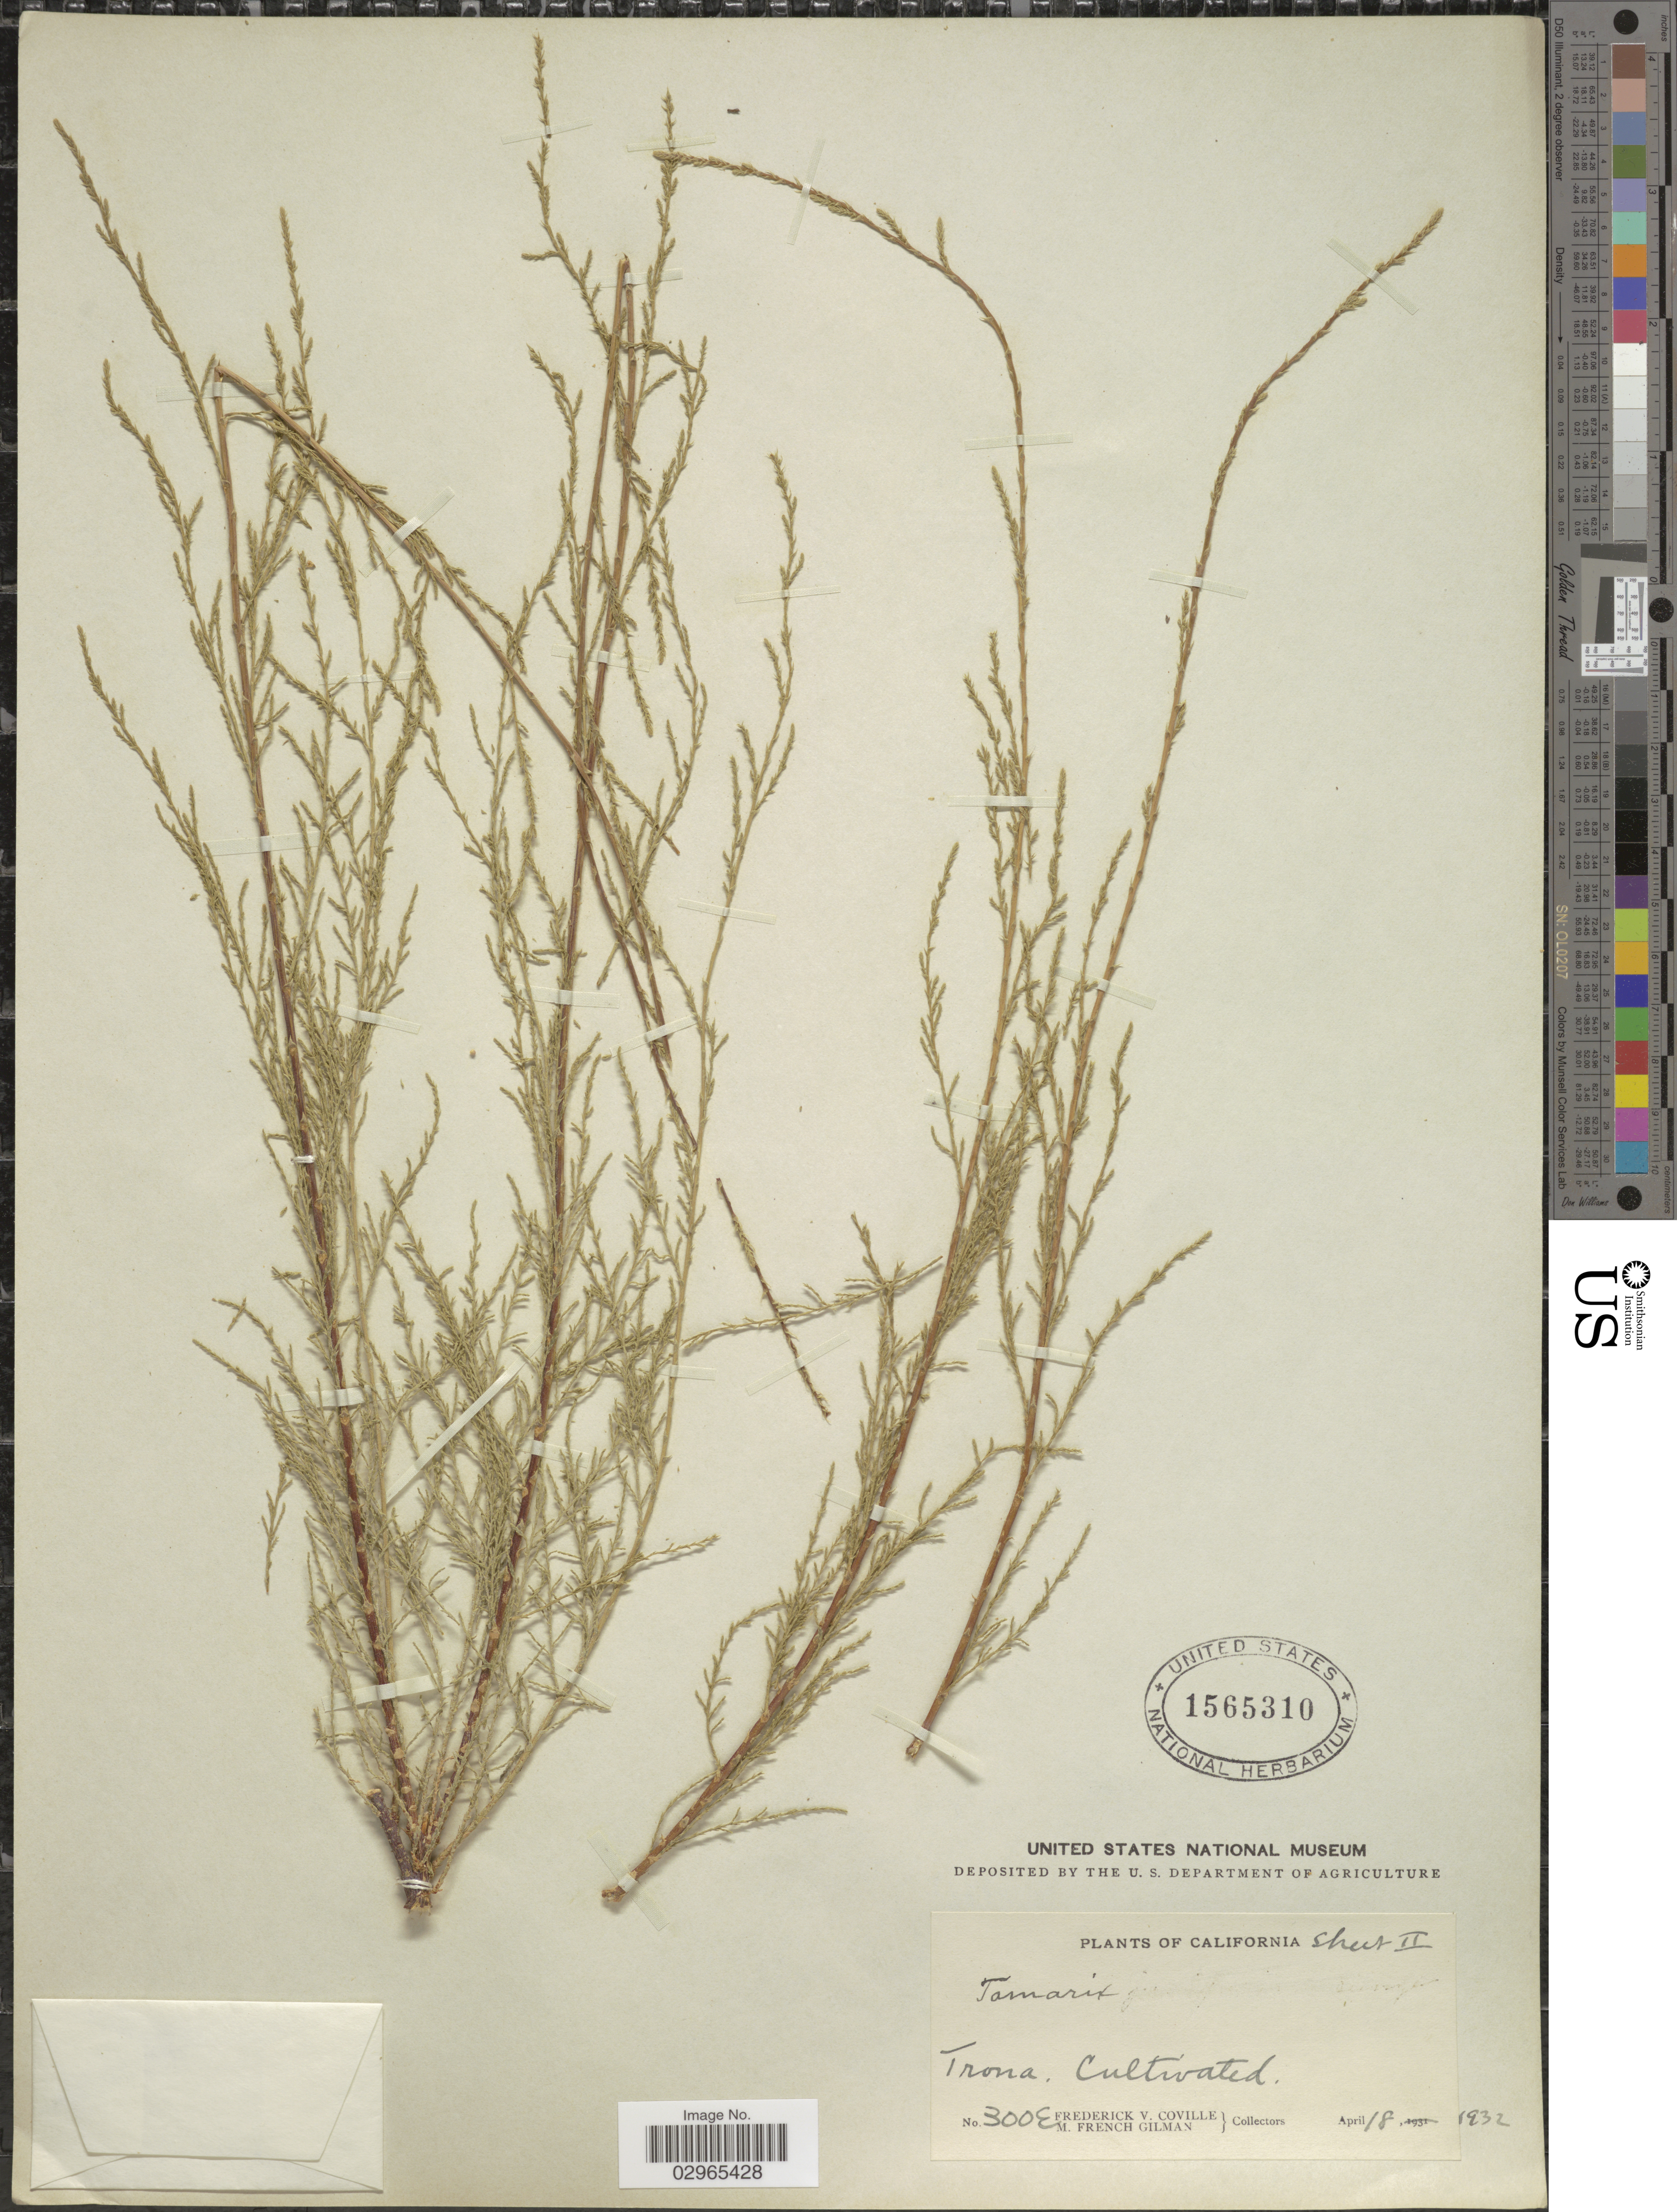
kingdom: Plantae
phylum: Tracheophyta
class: Magnoliopsida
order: Caryophyllales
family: Tamaricaceae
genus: Tamarix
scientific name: Tamarix chinensis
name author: Lour.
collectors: F. V. Coville & M. F. Gilman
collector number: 300E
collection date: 1932-04-18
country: United States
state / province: California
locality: Trona.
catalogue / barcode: US 1565310